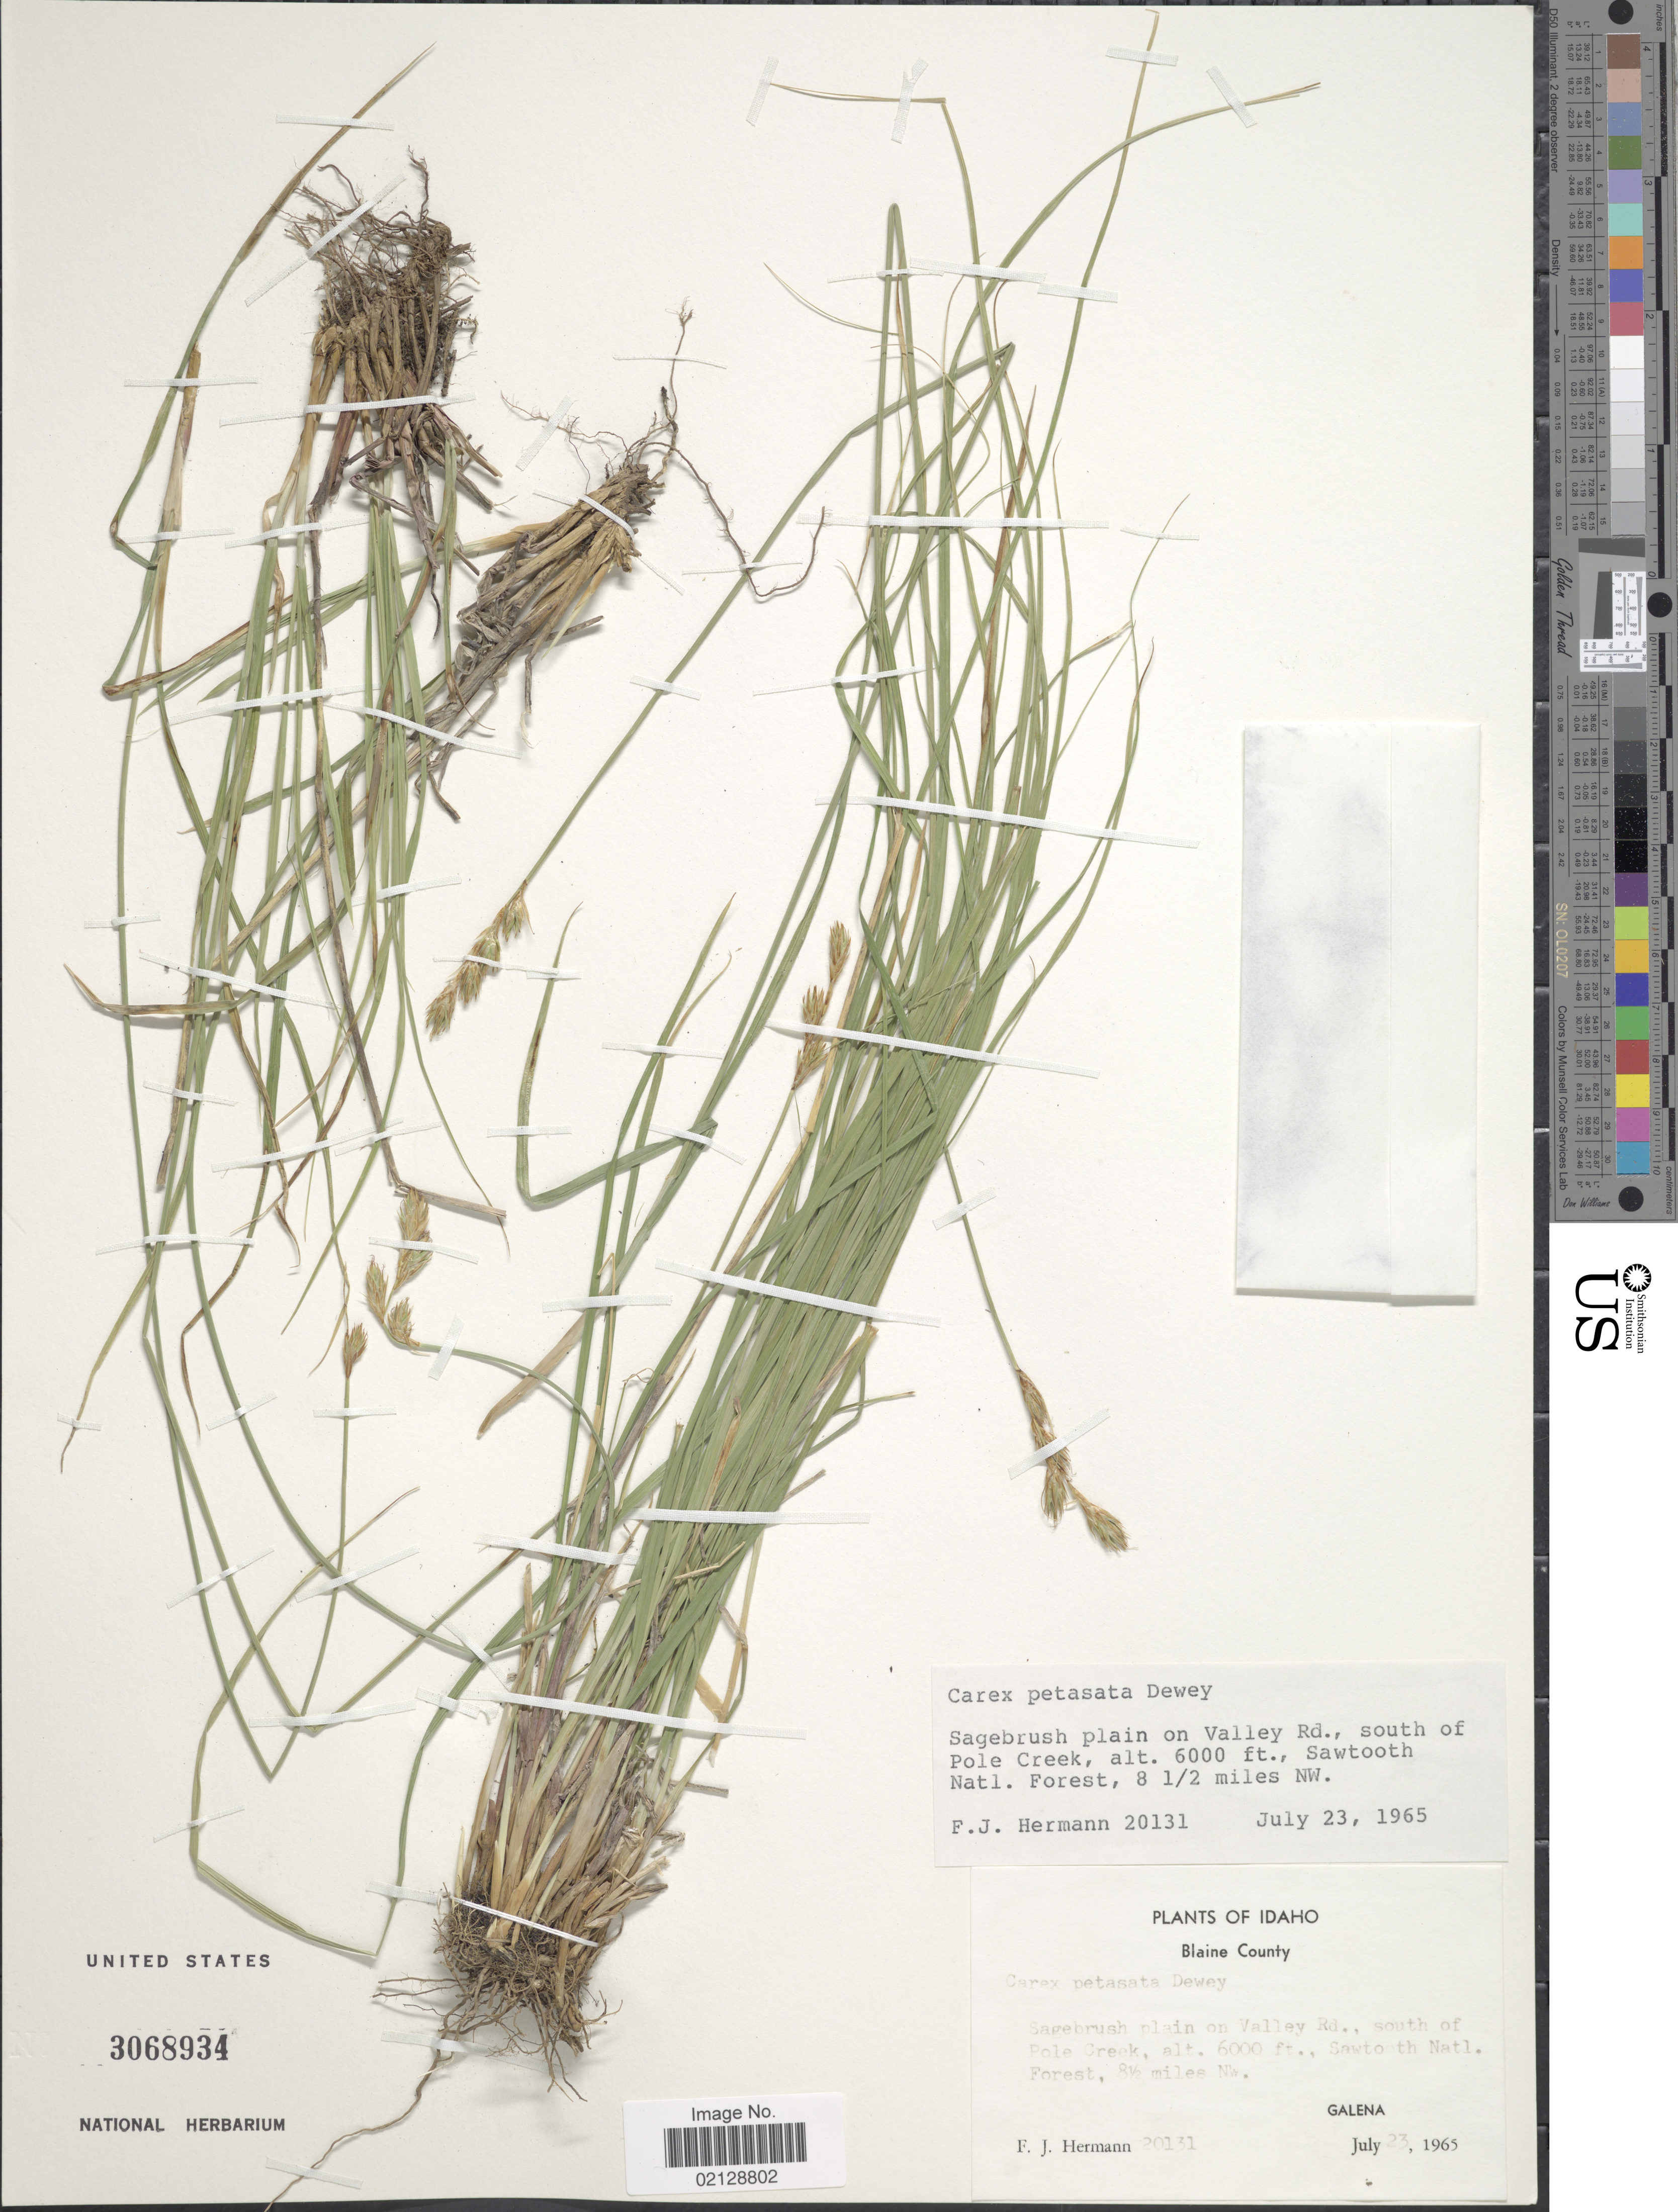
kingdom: Plantae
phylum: Tracheophyta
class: Liliopsida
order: Poales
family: Cyperaceae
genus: Carex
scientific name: Carex petasata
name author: Dewey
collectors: F. J. Hermann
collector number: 20131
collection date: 1965-07-23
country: United States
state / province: Idaho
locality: Sagebrush plain on valley Rd., south of Pole Creek, Sawtooth Natl. Forest, 8½ miles NW, Blaine County, Galena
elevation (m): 1829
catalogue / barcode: US 3068934